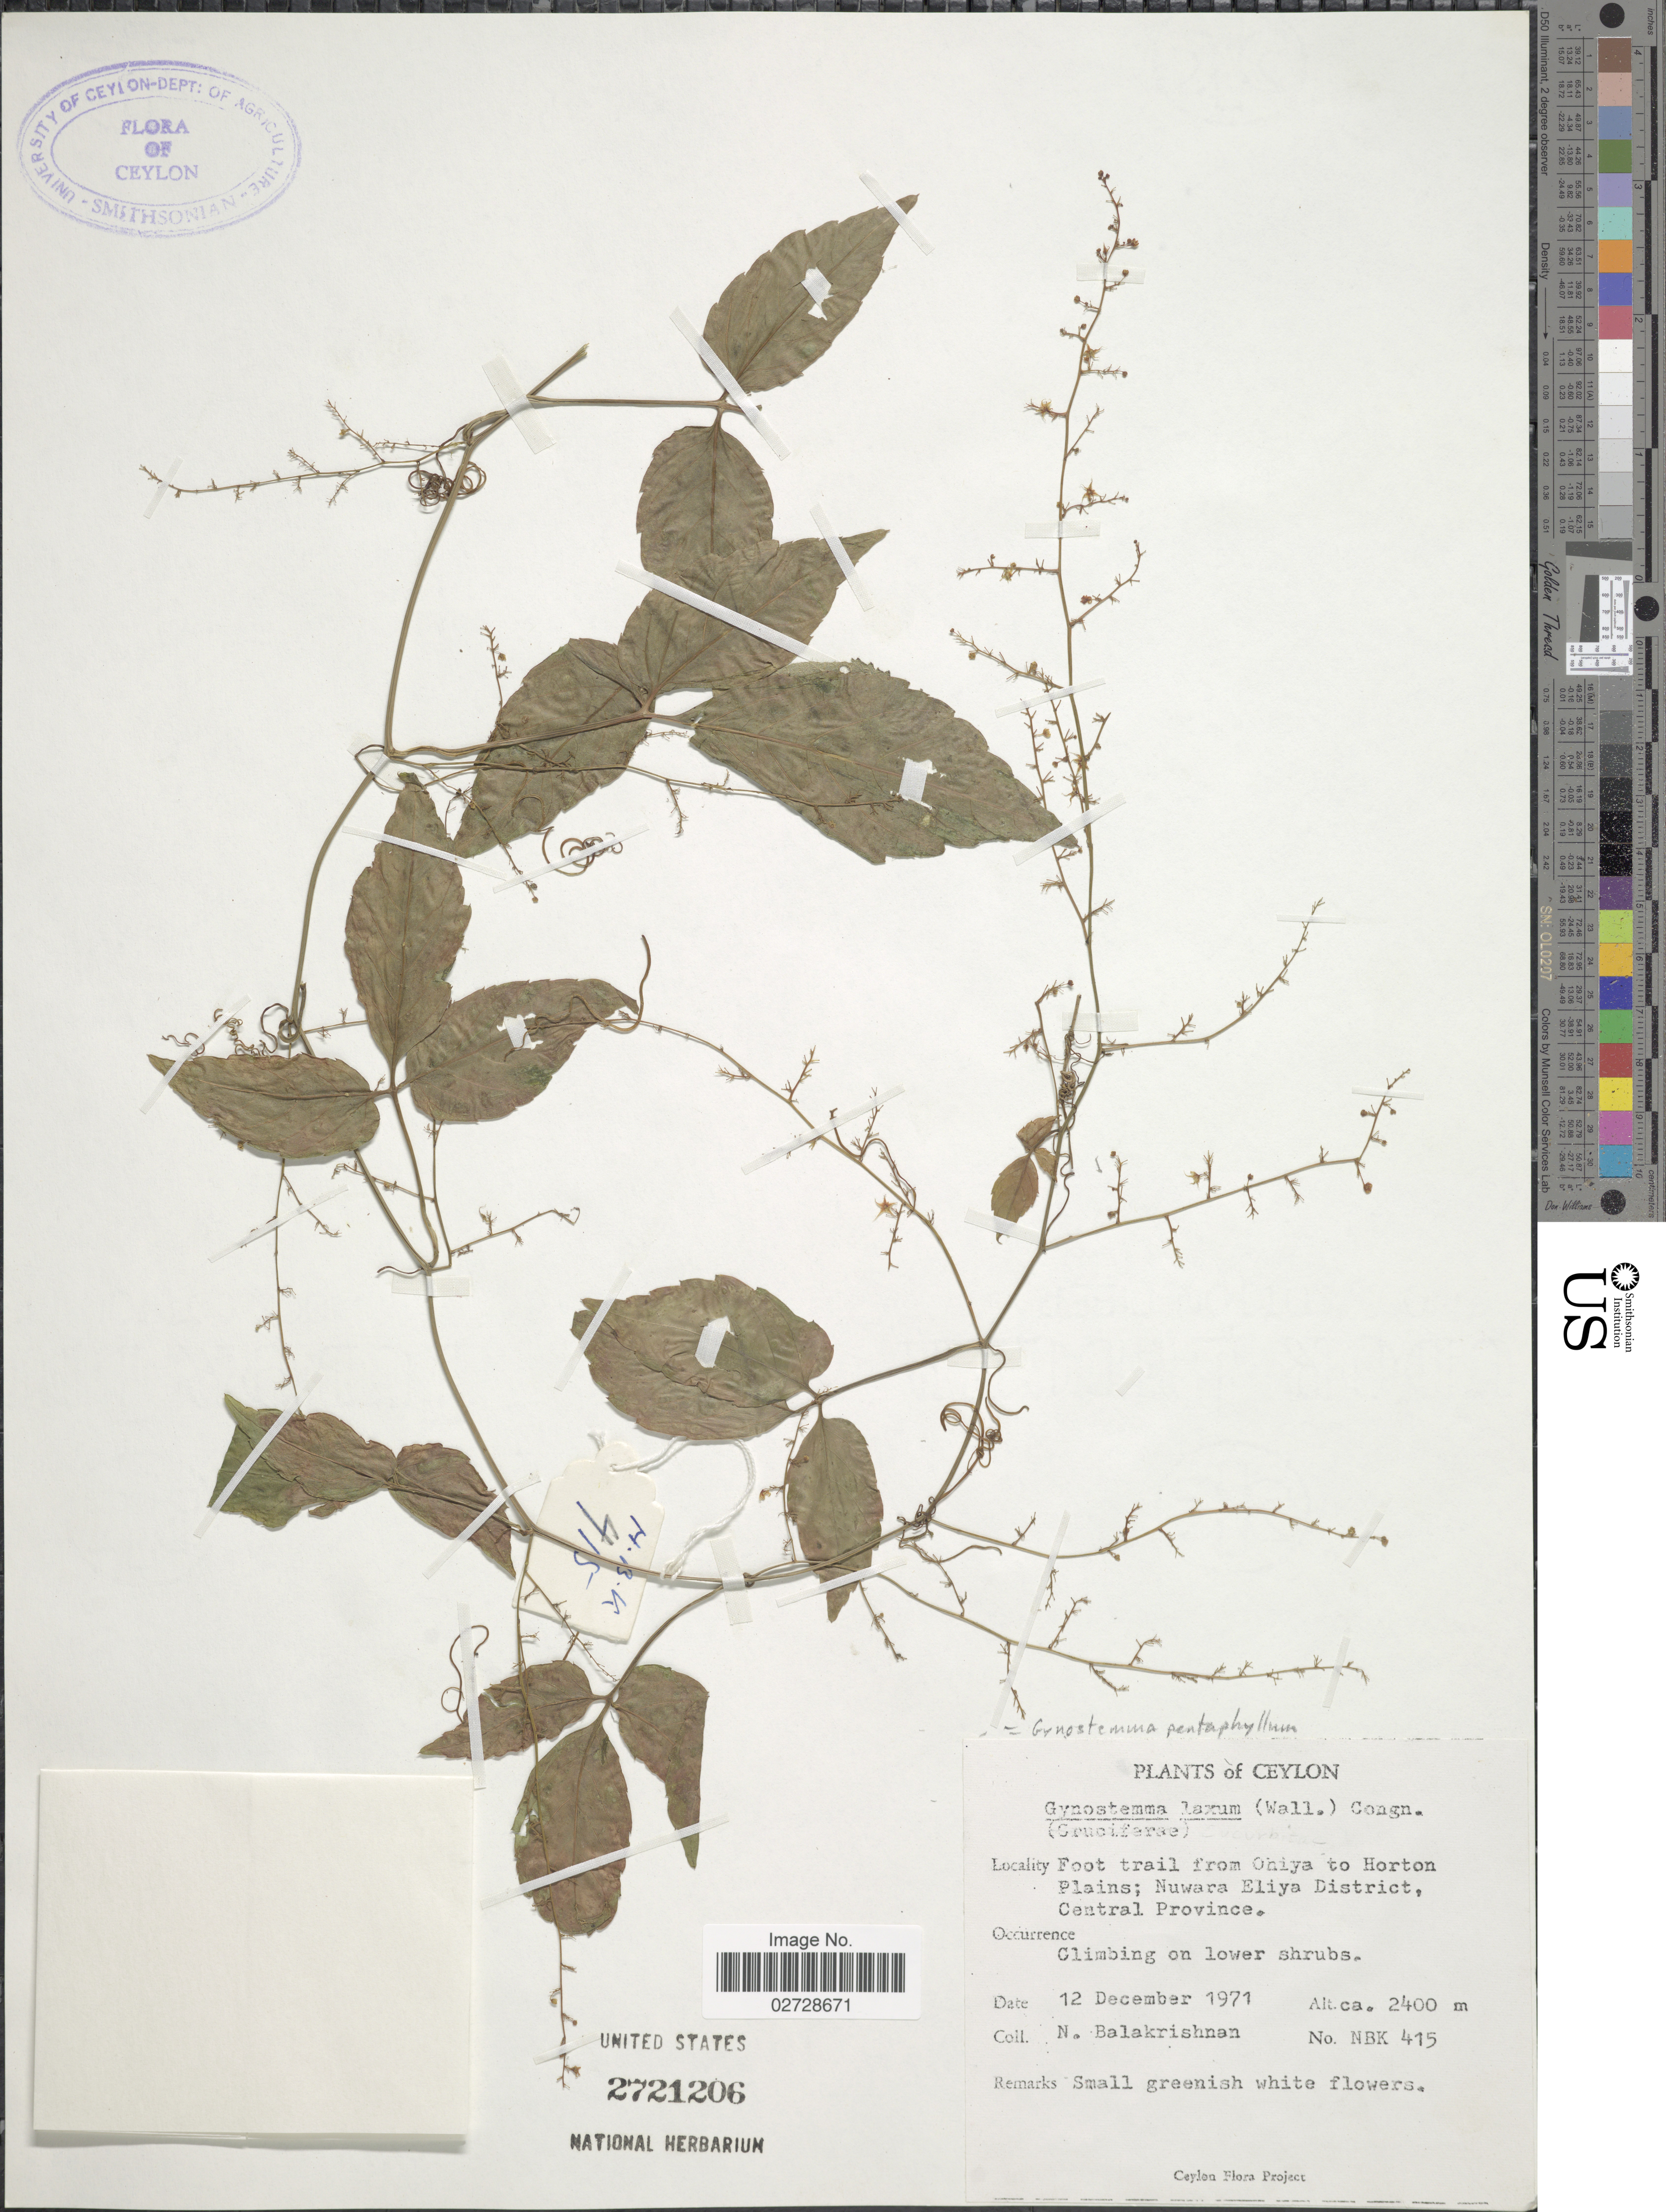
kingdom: Plantae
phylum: Tracheophyta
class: Magnoliopsida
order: Cucurbitales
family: Cucurbitaceae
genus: Gynostemma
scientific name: Gynostemma pentaphyllum var. pentaphyllum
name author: (Thunb.) Makino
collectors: N. Balakrishnan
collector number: NBK 415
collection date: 1971-12-12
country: Sri Lanka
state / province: Central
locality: Ceylon, Foot trail from Ohiya to Horton Plains; Nuwara Eliya District.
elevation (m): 2400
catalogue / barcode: US 2721206